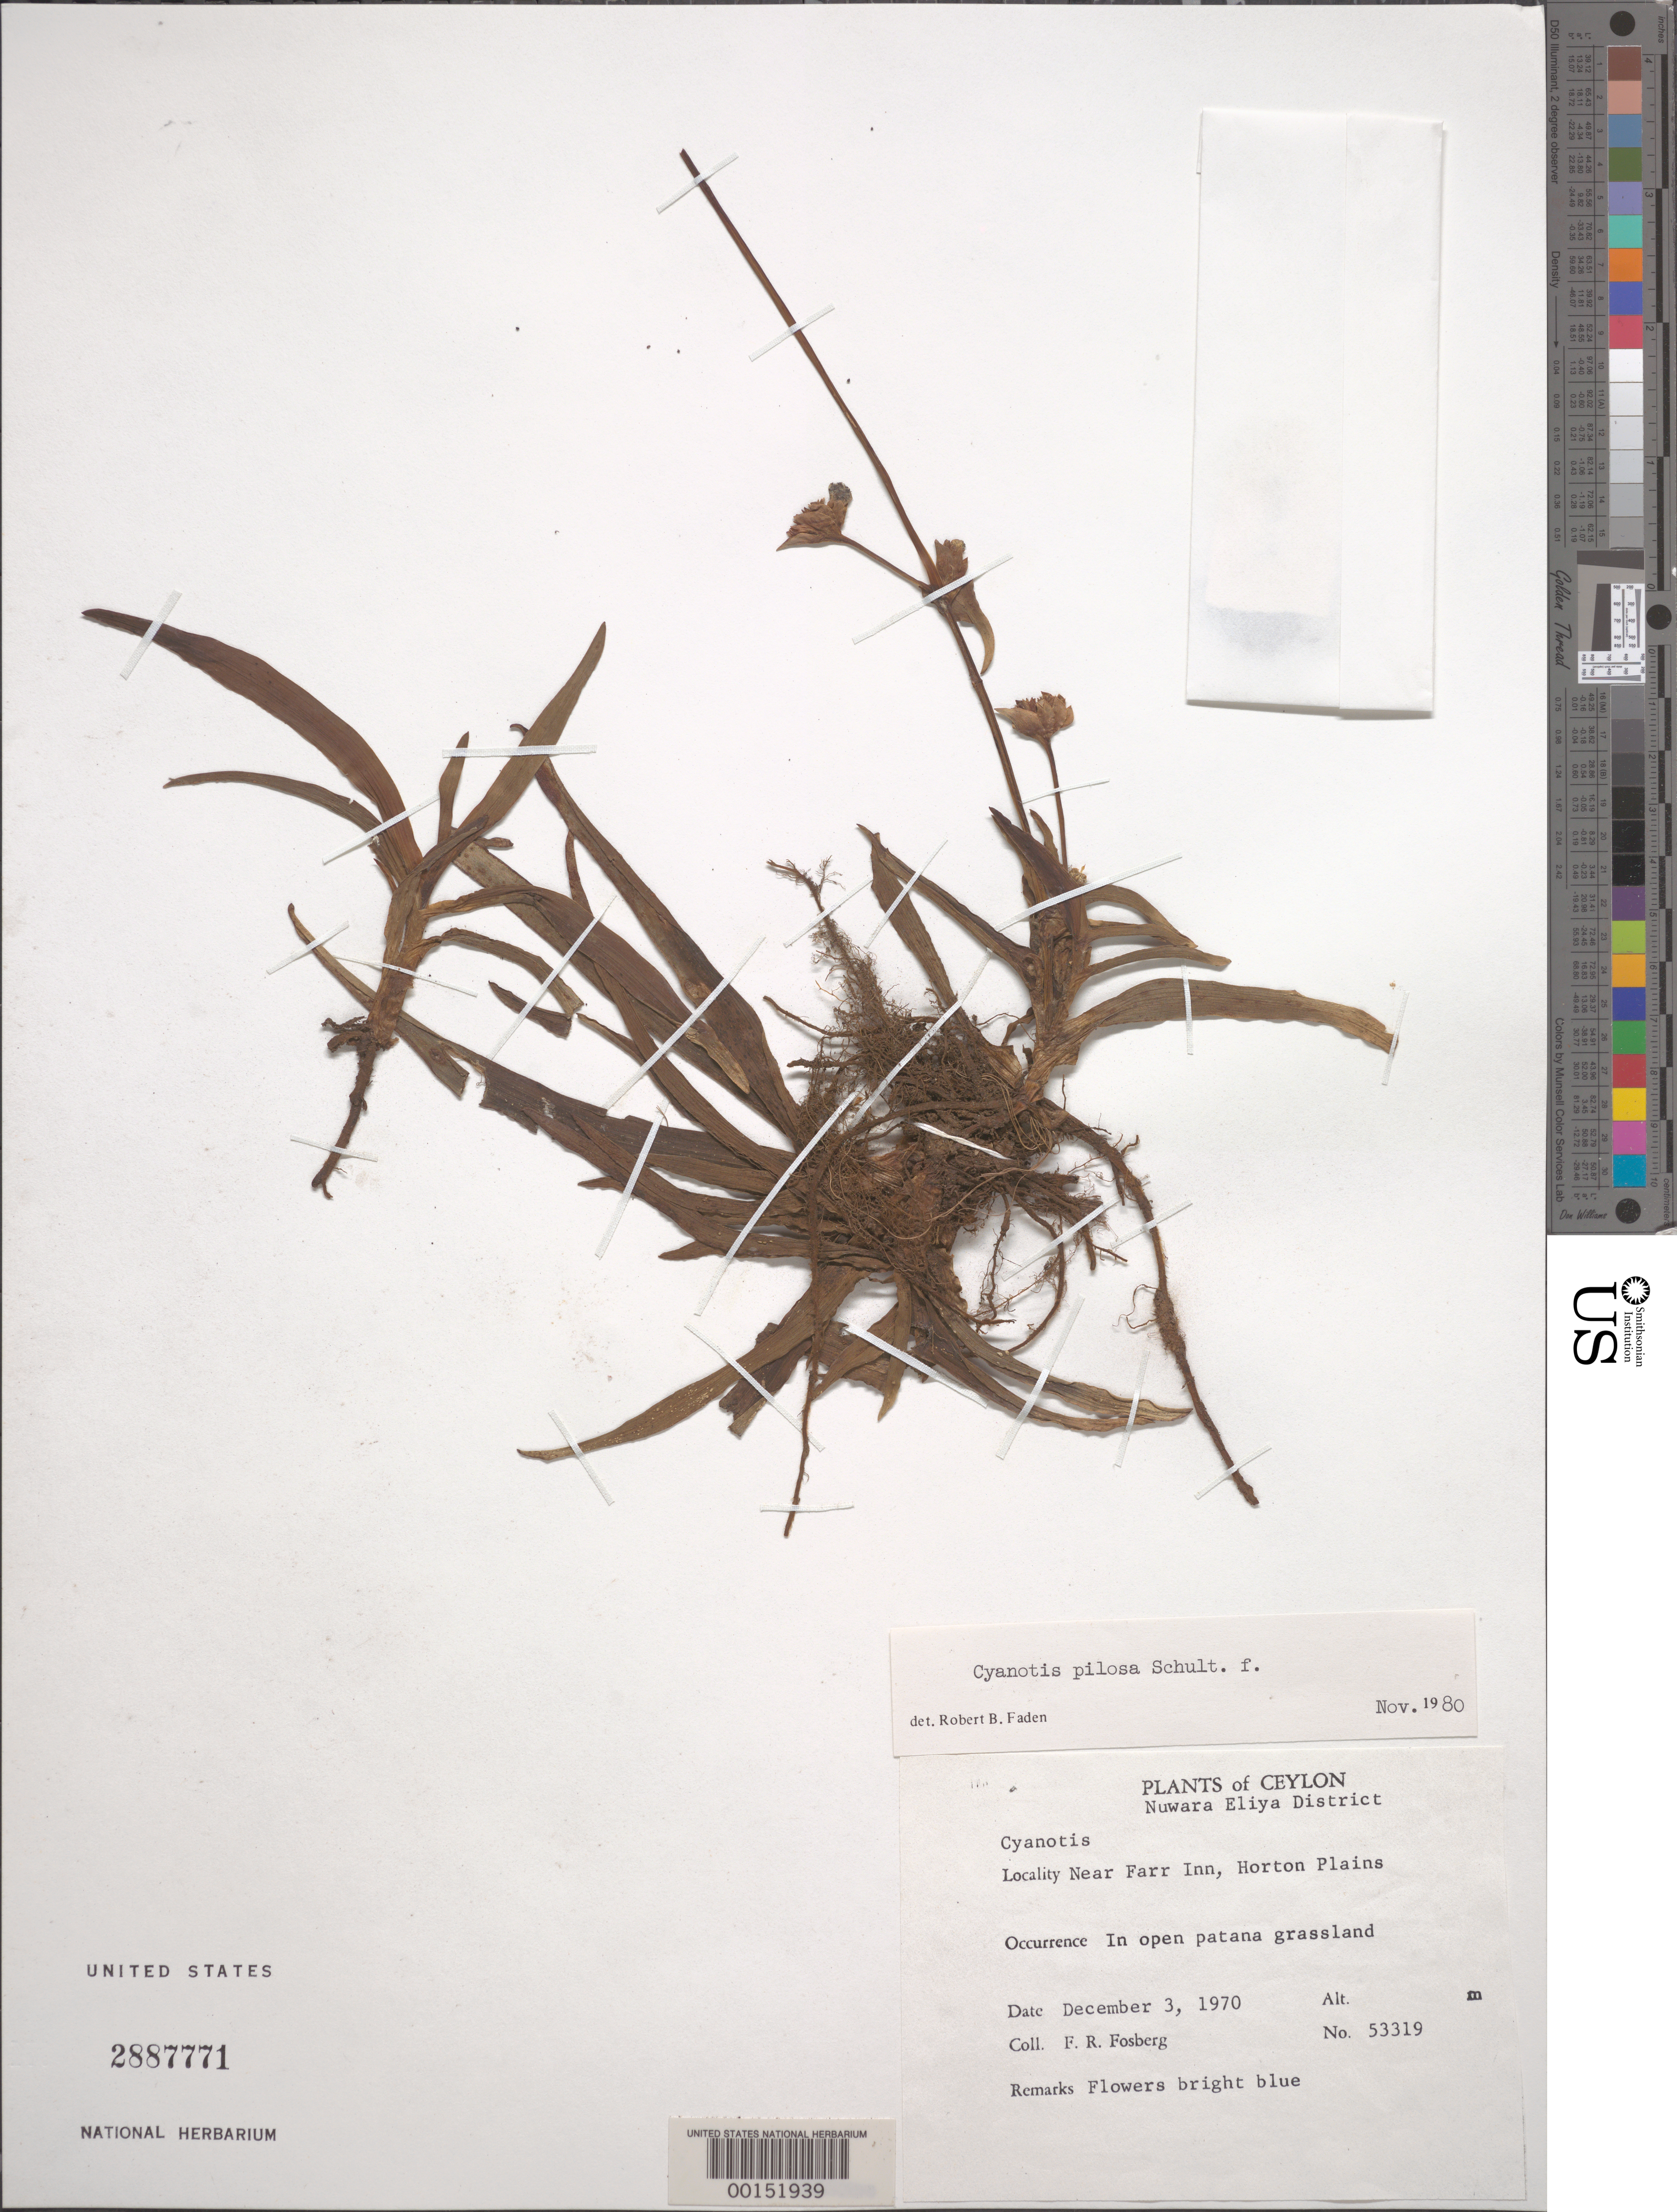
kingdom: Plantae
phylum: Tracheophyta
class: Liliopsida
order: Commelinales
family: Commelinaceae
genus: Cyanotis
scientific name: Cyanotis pilosa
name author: Schult. & Schult. f.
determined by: Faden, Robert B., (US), Smithsonian Institution - National Museum of Natural History (UNITED STATES)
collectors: F. R. Fosberg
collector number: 53319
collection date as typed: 03 Dec 1970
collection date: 1970-12-03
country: Sri Lanka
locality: Horton plains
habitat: Open patana grassland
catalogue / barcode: US 2887771